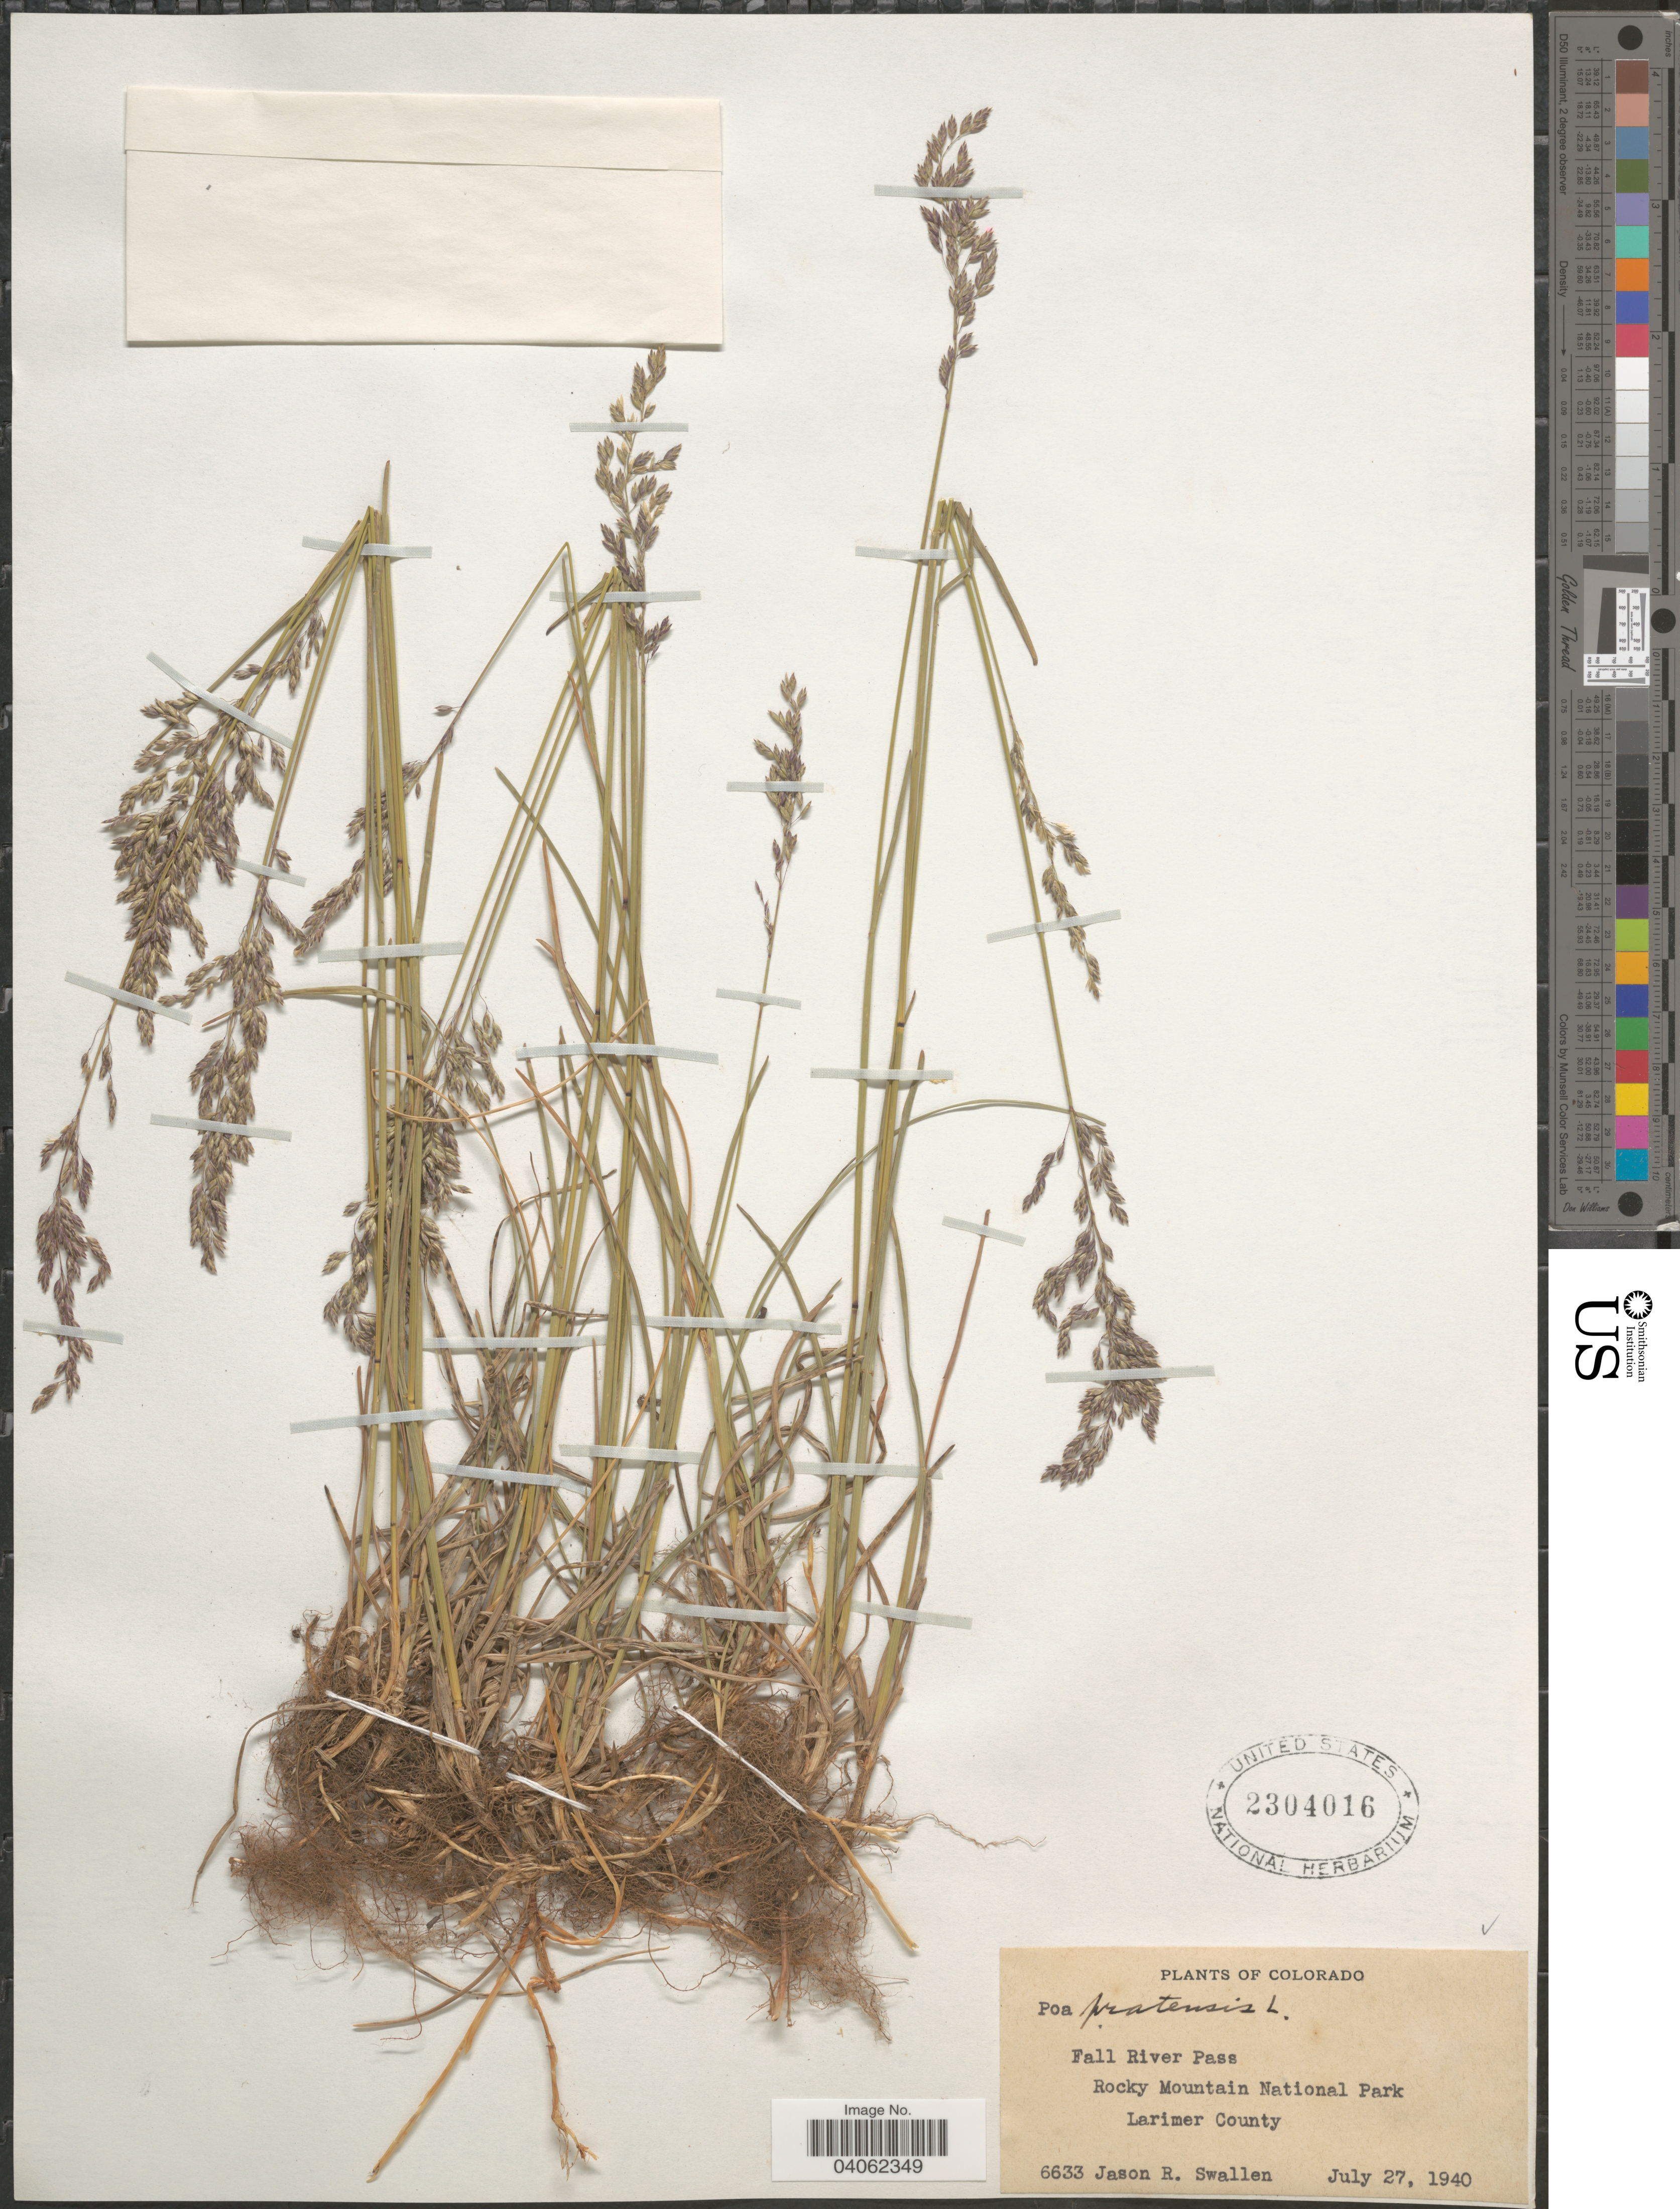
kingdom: Plantae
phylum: Tracheophyta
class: Liliopsida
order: Poales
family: Poaceae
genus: Poa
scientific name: Poa pratensis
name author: L.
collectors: J. R. Swallen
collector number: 6633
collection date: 1940-07-27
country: United States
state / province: Colorado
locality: Fall River Pass. Rocky Mountain National Park. Larimer County.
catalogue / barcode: US 2304016